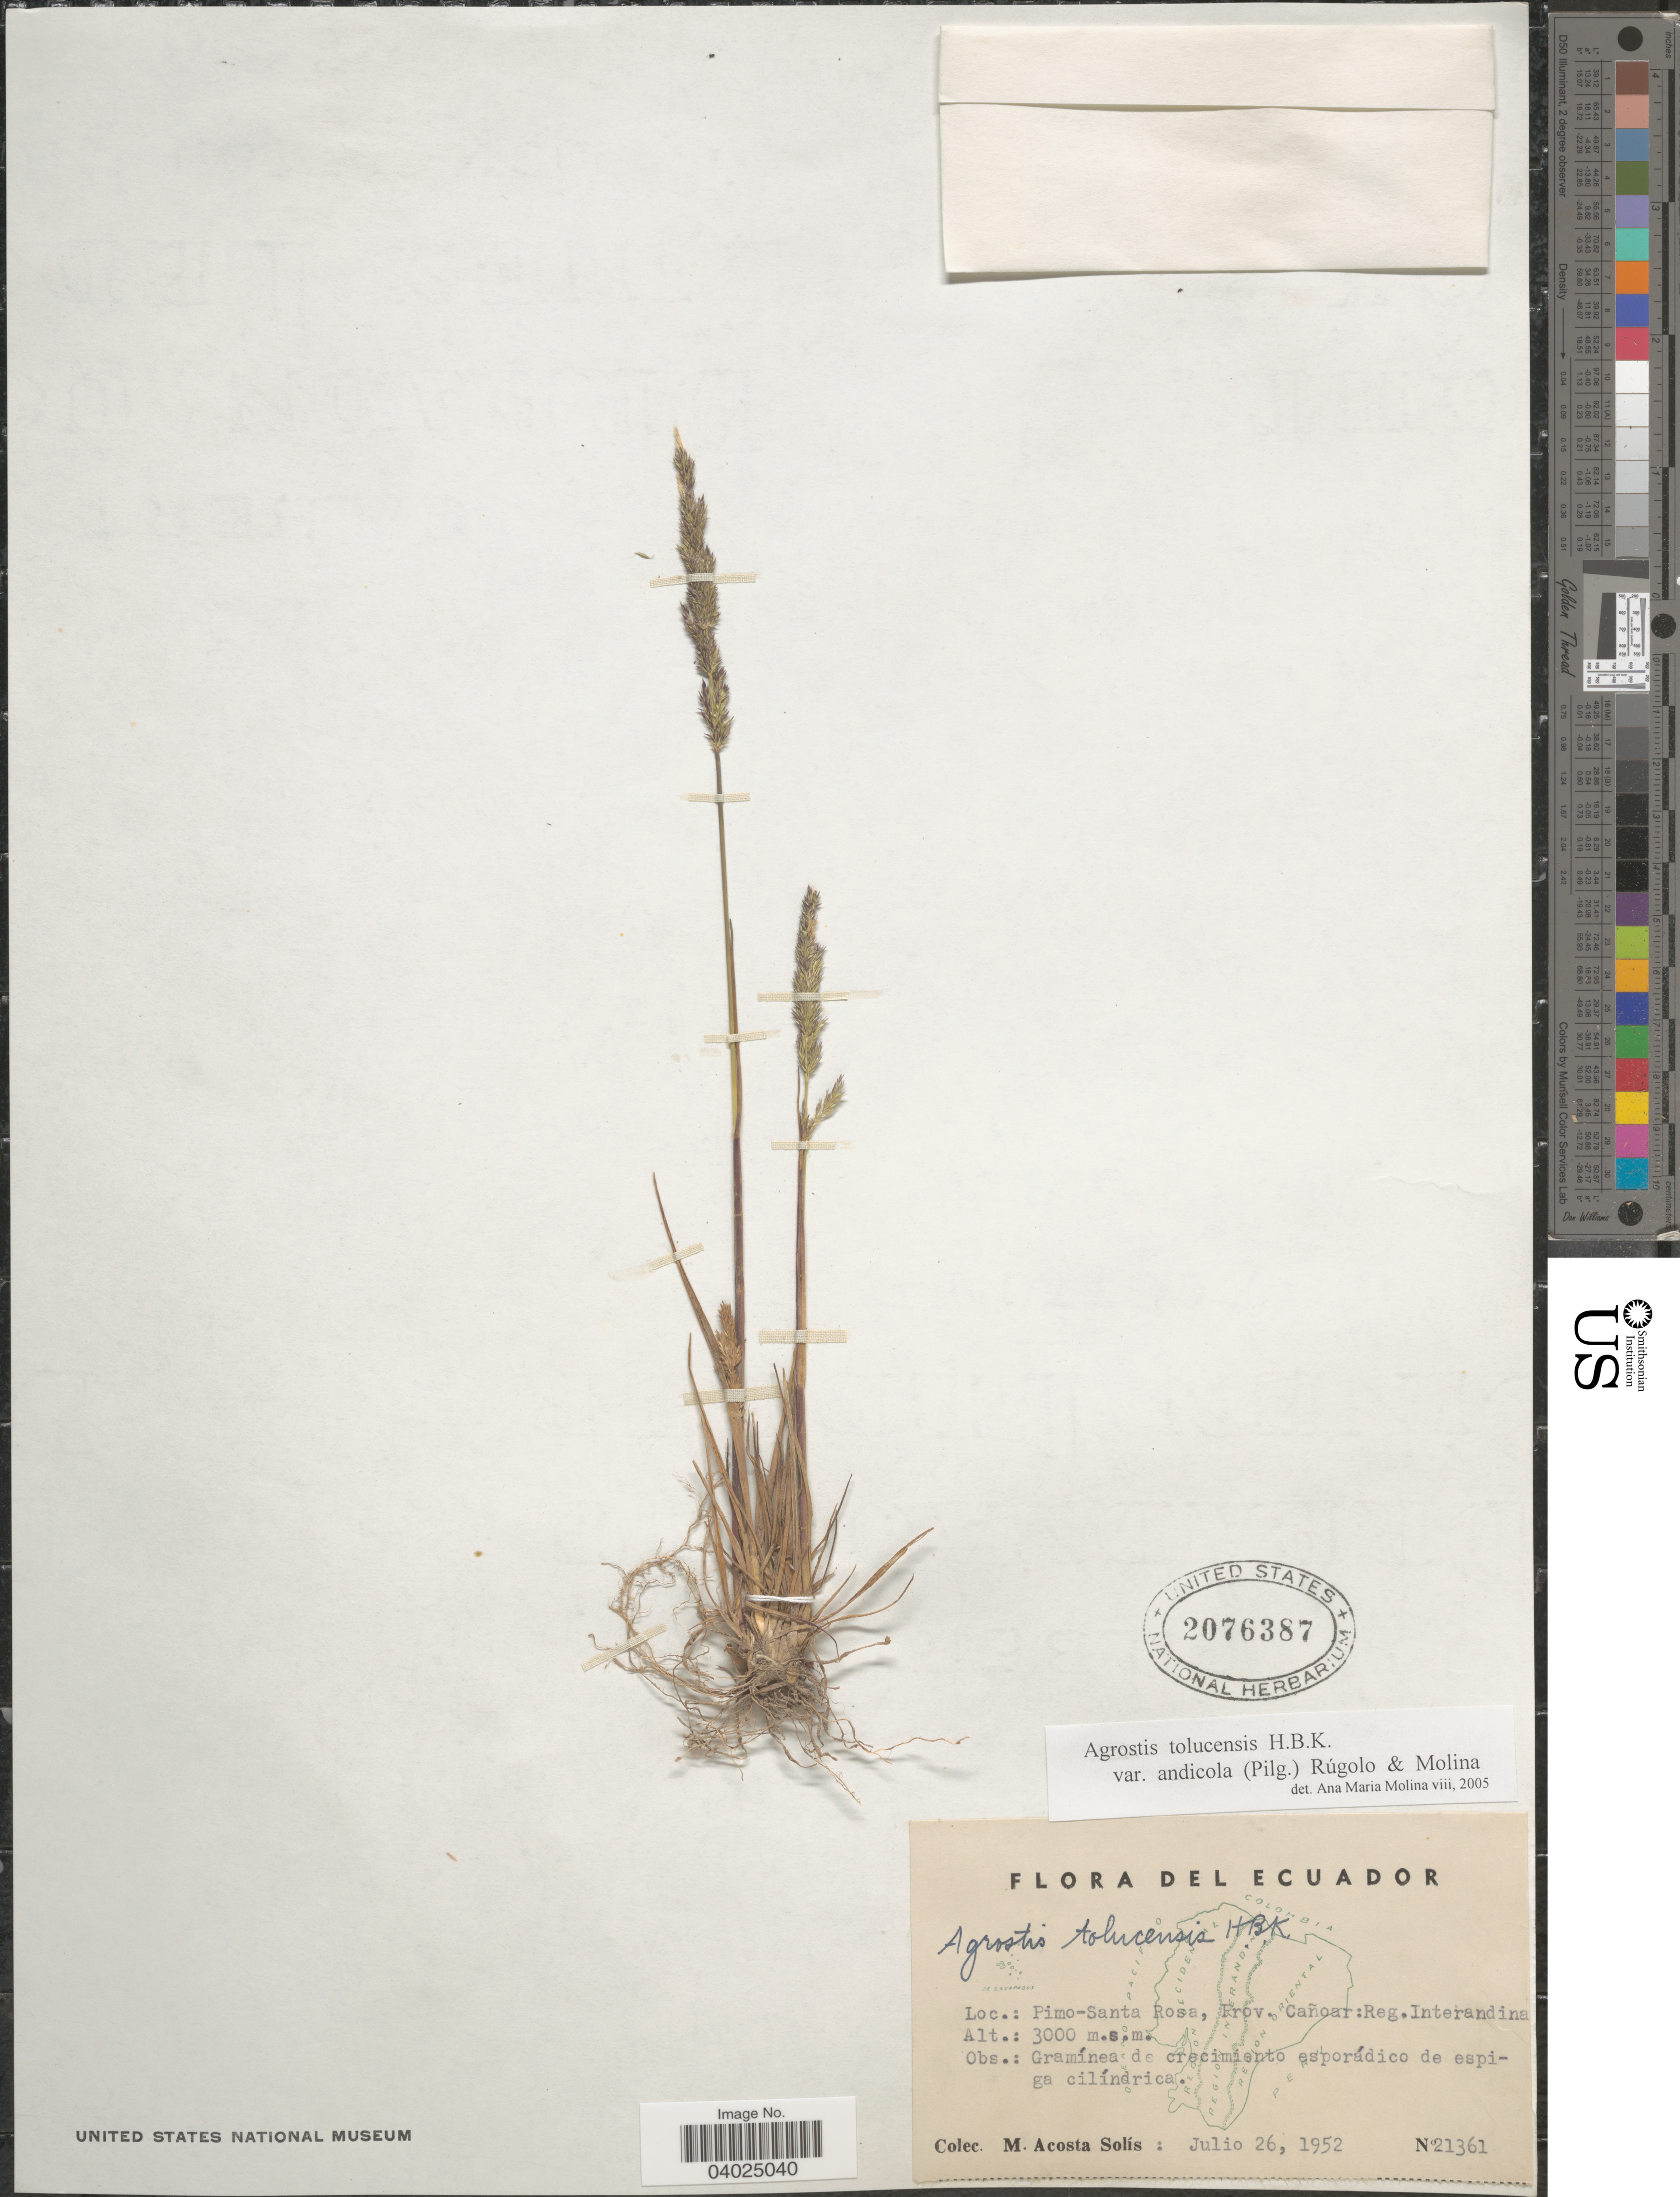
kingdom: Plantae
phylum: Tracheophyta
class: Liliopsida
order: Poales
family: Poaceae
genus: Agrostis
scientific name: Agrostis tolucensis var. andicola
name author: (Pilg.) Rúgolo & A.M. Molina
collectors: M. Acosta Solis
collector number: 21361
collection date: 1952-07-26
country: Ecuador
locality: Pimo-Santa Rosa, Prov. Cañoar: Reg. Interandina.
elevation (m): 3000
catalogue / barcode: US 2076387